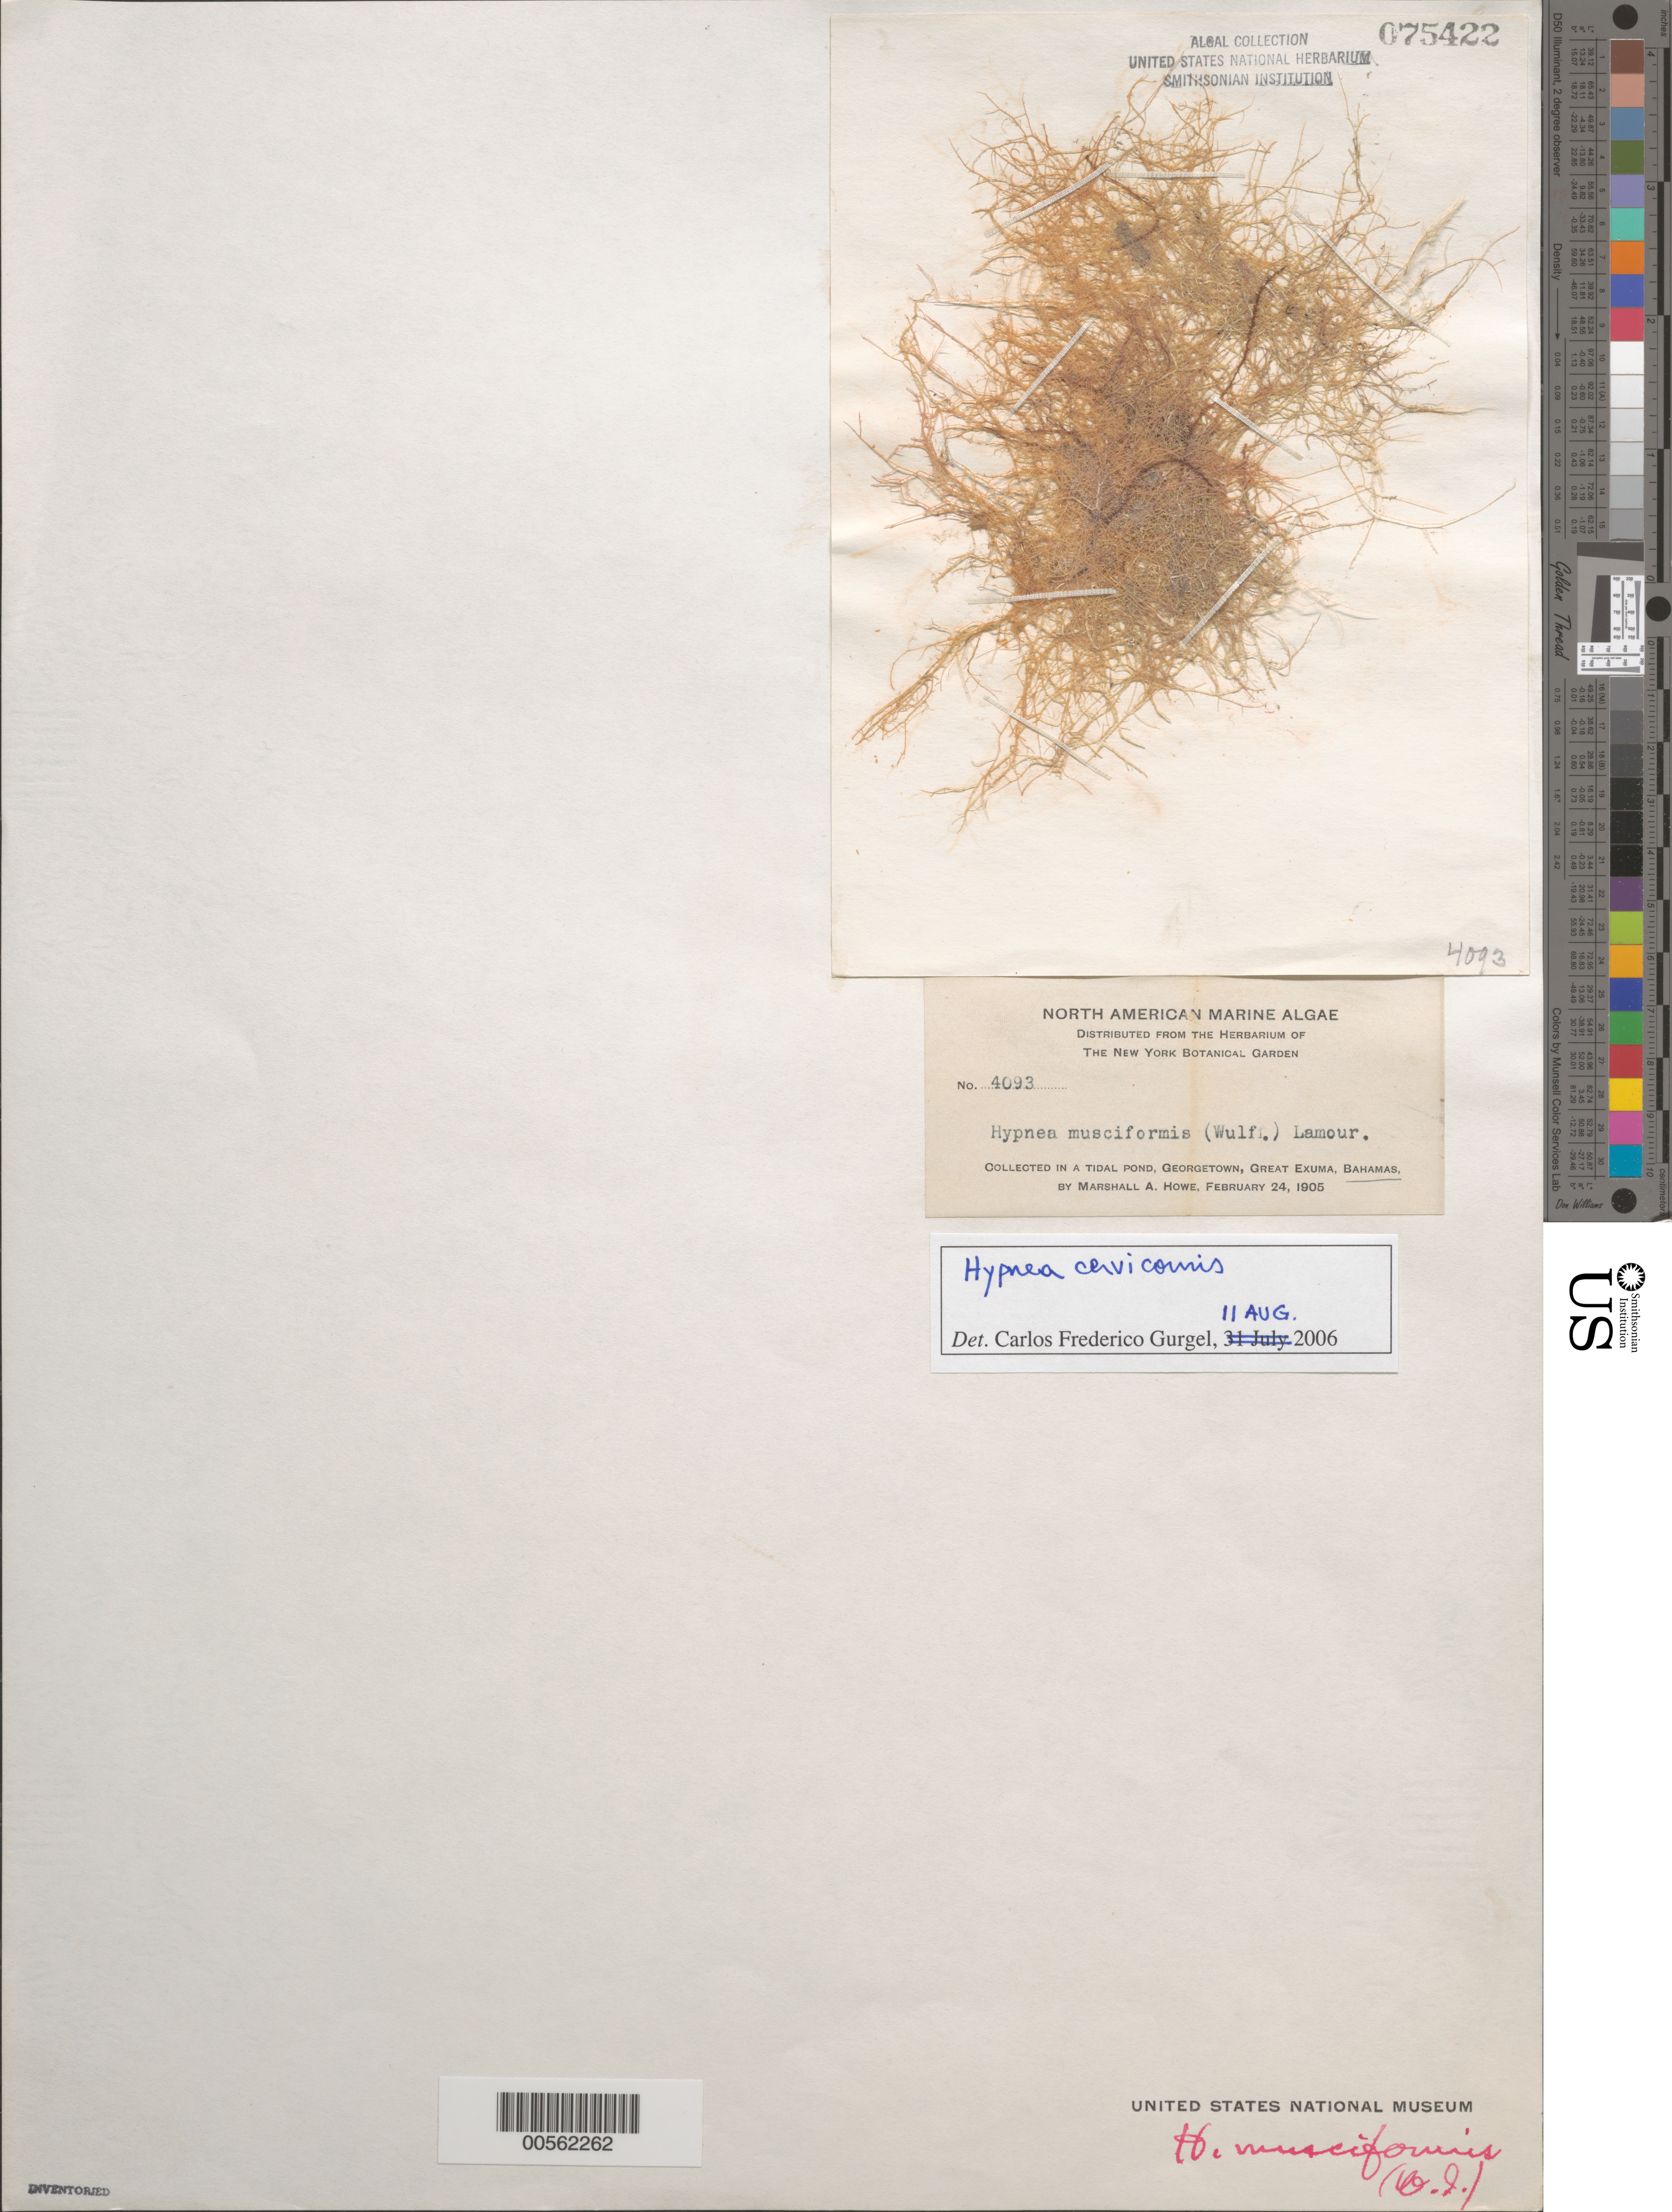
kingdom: Plantae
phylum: Rhodophyta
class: Florideophyceae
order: Gigartinales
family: Cystocloniaceae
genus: Hypnea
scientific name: Hypnea cervicornis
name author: J. Agardh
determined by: Gurgel, C. F. D.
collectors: M. A. Howe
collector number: MAH 4093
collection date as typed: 24 Feb 1905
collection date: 1905-02-24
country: Bahamas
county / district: Exuma District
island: Great Exuma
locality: Georgetown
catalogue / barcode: US 75422